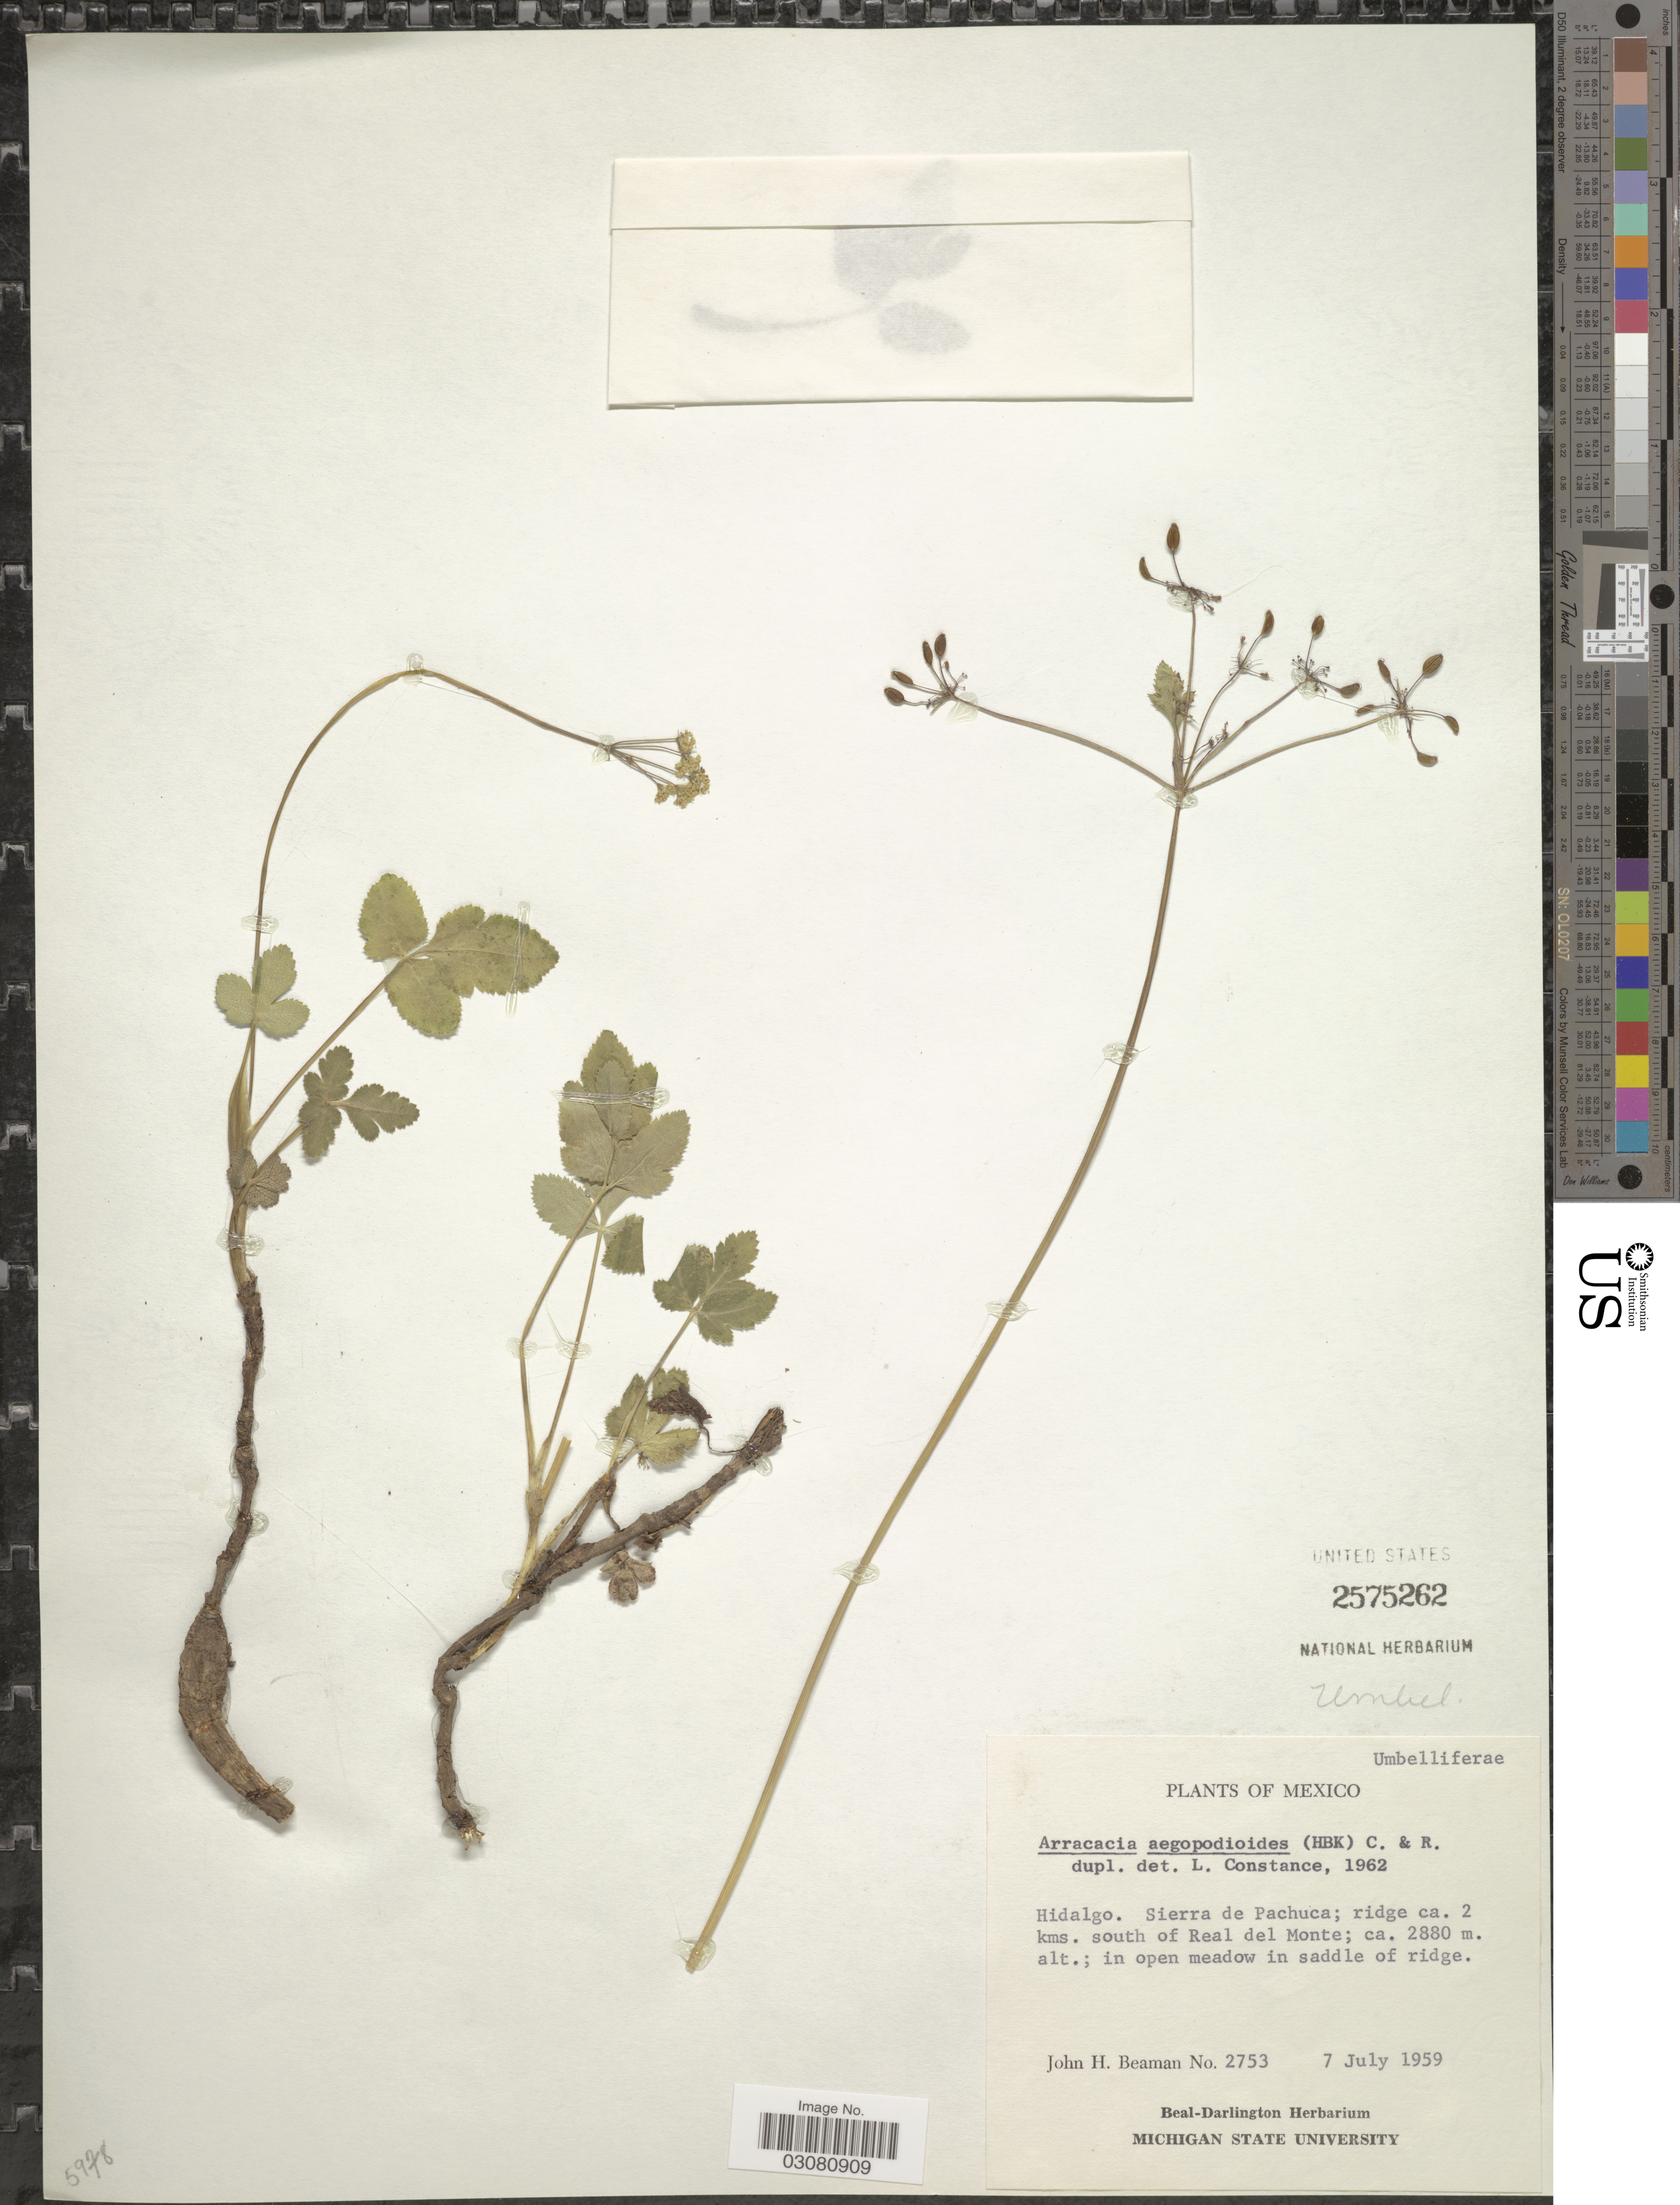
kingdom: Plantae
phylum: Tracheophyta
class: Magnoliopsida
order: Apiales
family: Apiaceae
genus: Arracacia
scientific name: Arracacia aegopodioides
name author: (Kunth) J.M. Coult. & Rose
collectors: J. H. Beaman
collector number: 2753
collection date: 1959-07-07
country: Mexico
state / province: Hidalgo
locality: Sierra de Pachuca; ridge ca. 2 kms. south of Real del Monte. In open meadow in saddle of ridge.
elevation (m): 2880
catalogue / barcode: US 2575262